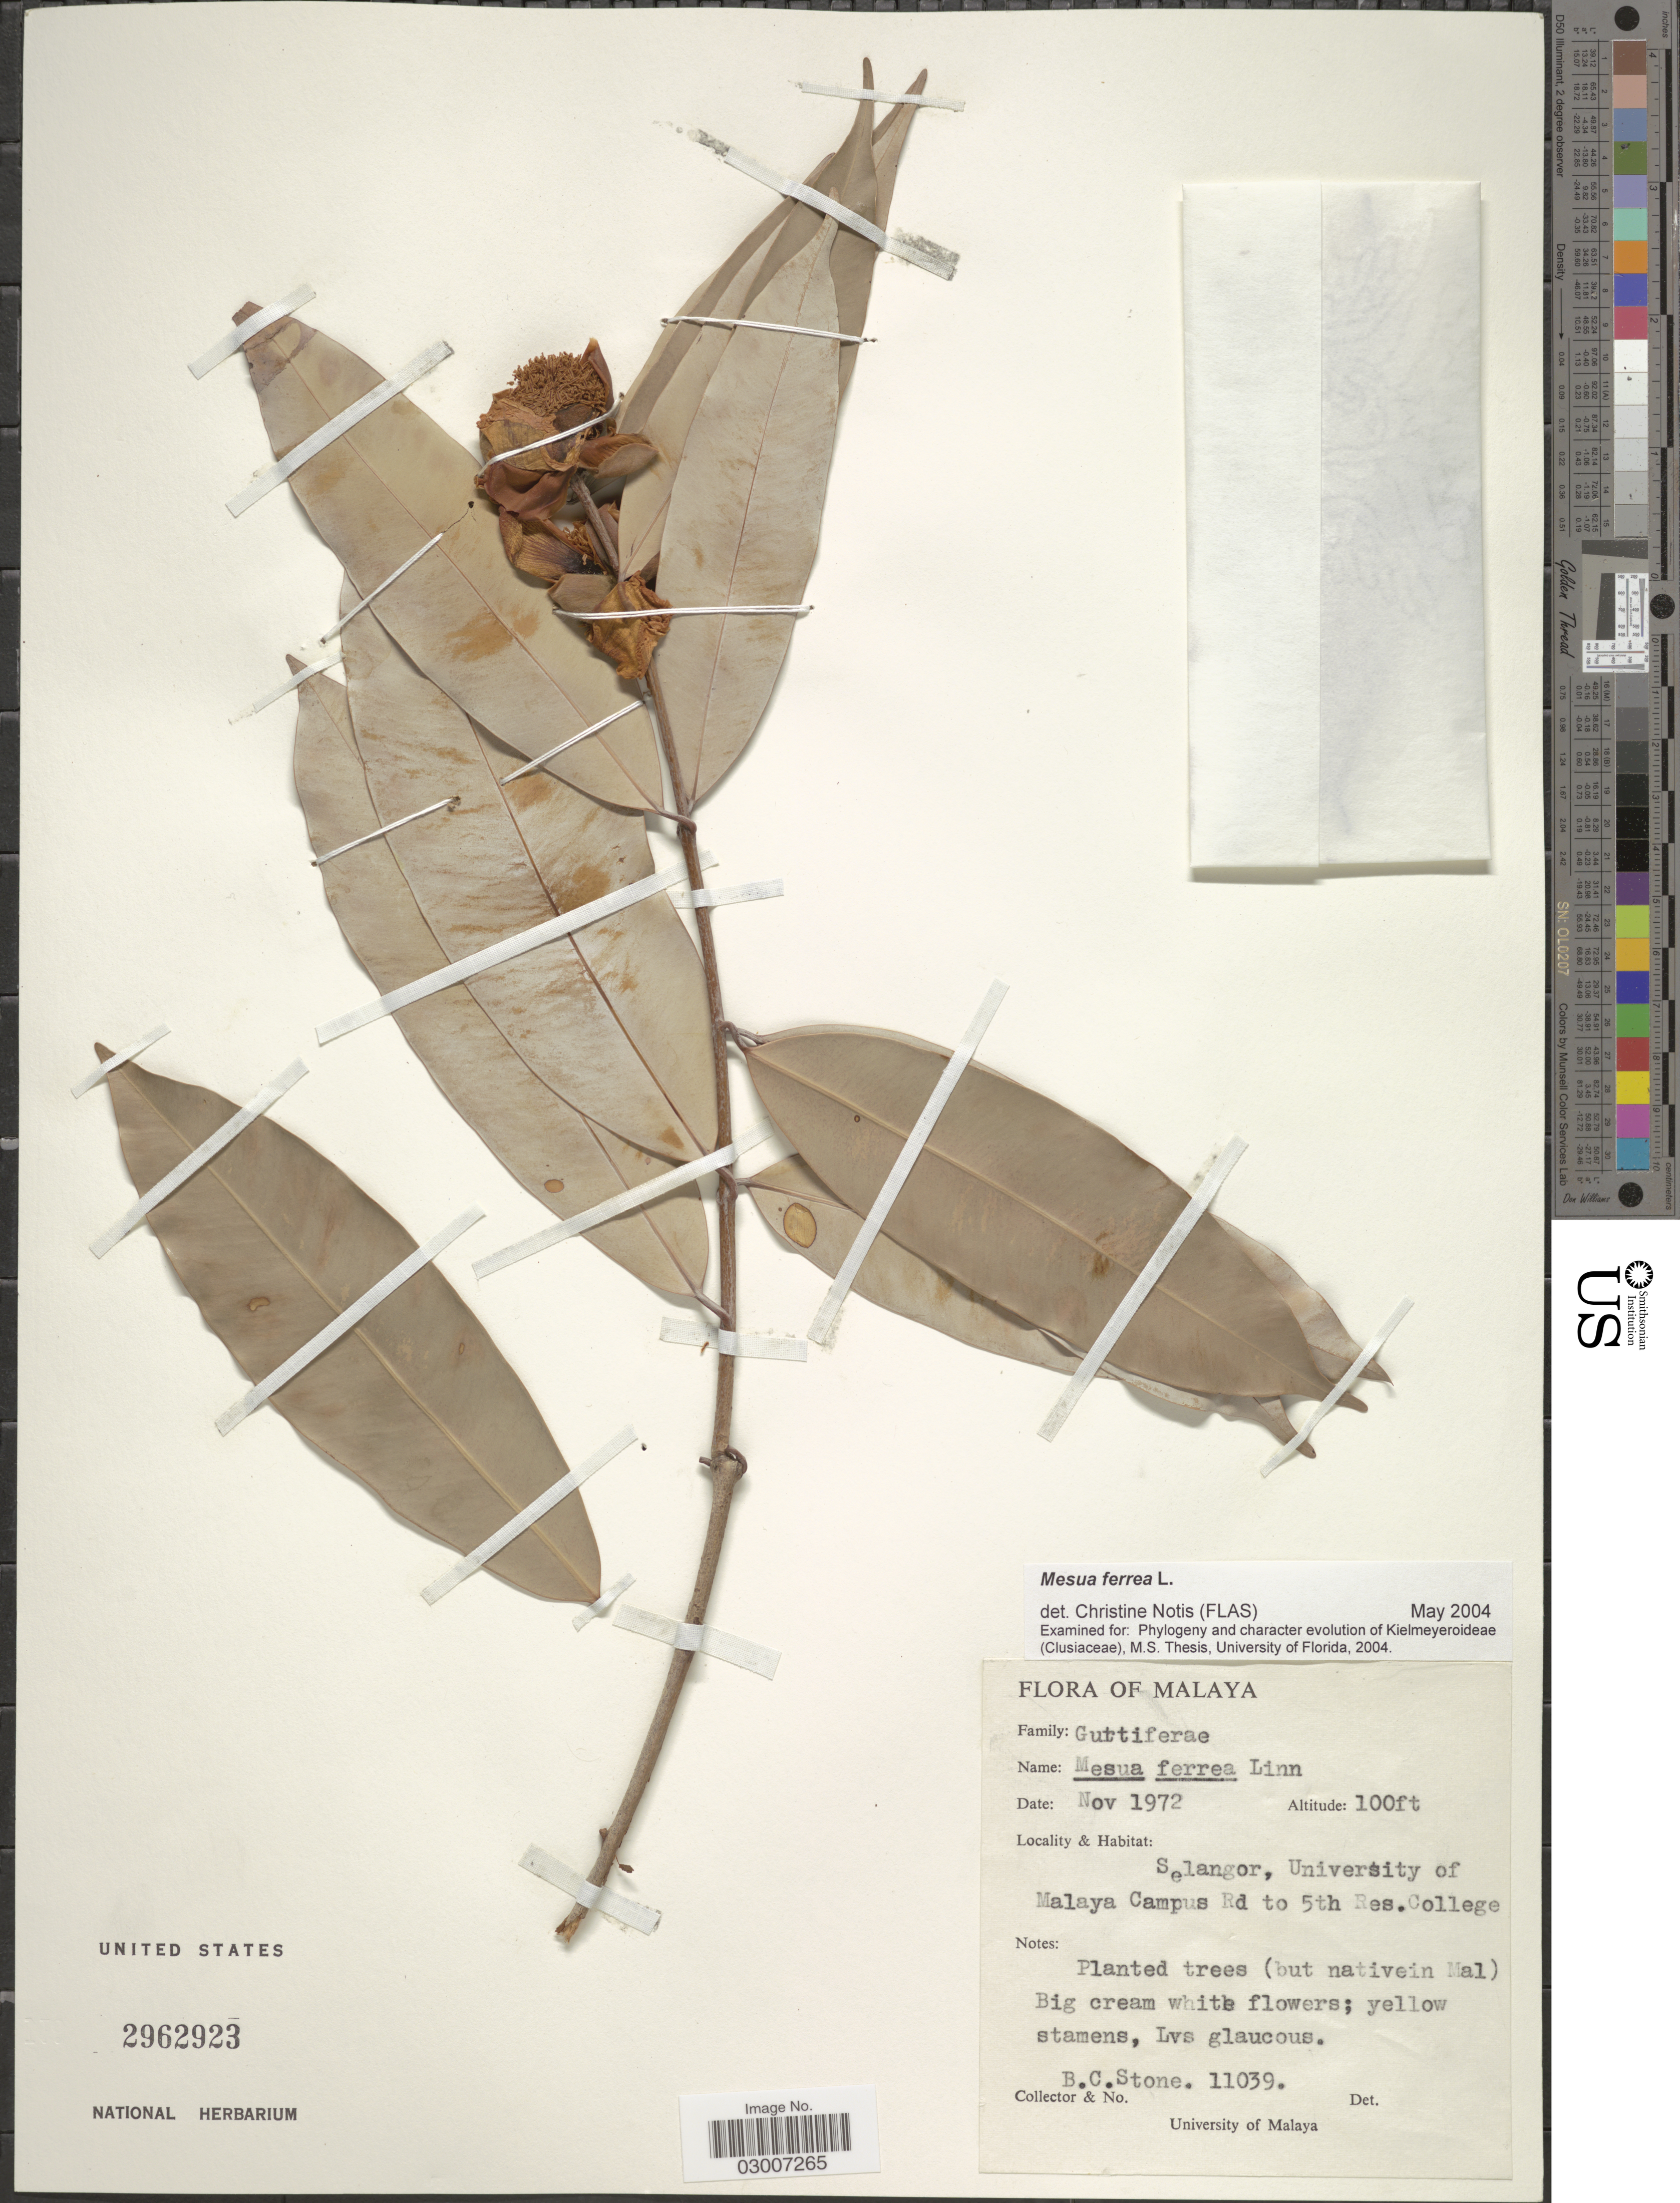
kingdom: Plantae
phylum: Tracheophyta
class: Magnoliopsida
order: Malpighiales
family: Calophyllaceae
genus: Mesua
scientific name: Mesua ferrea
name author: L.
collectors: B. C. Stone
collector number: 11039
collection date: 1972-11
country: Malaysia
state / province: Selangor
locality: Malaya. Selangor, University of Malaya Campus Rd to 5th Res. College.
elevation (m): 30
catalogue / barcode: US 2962923